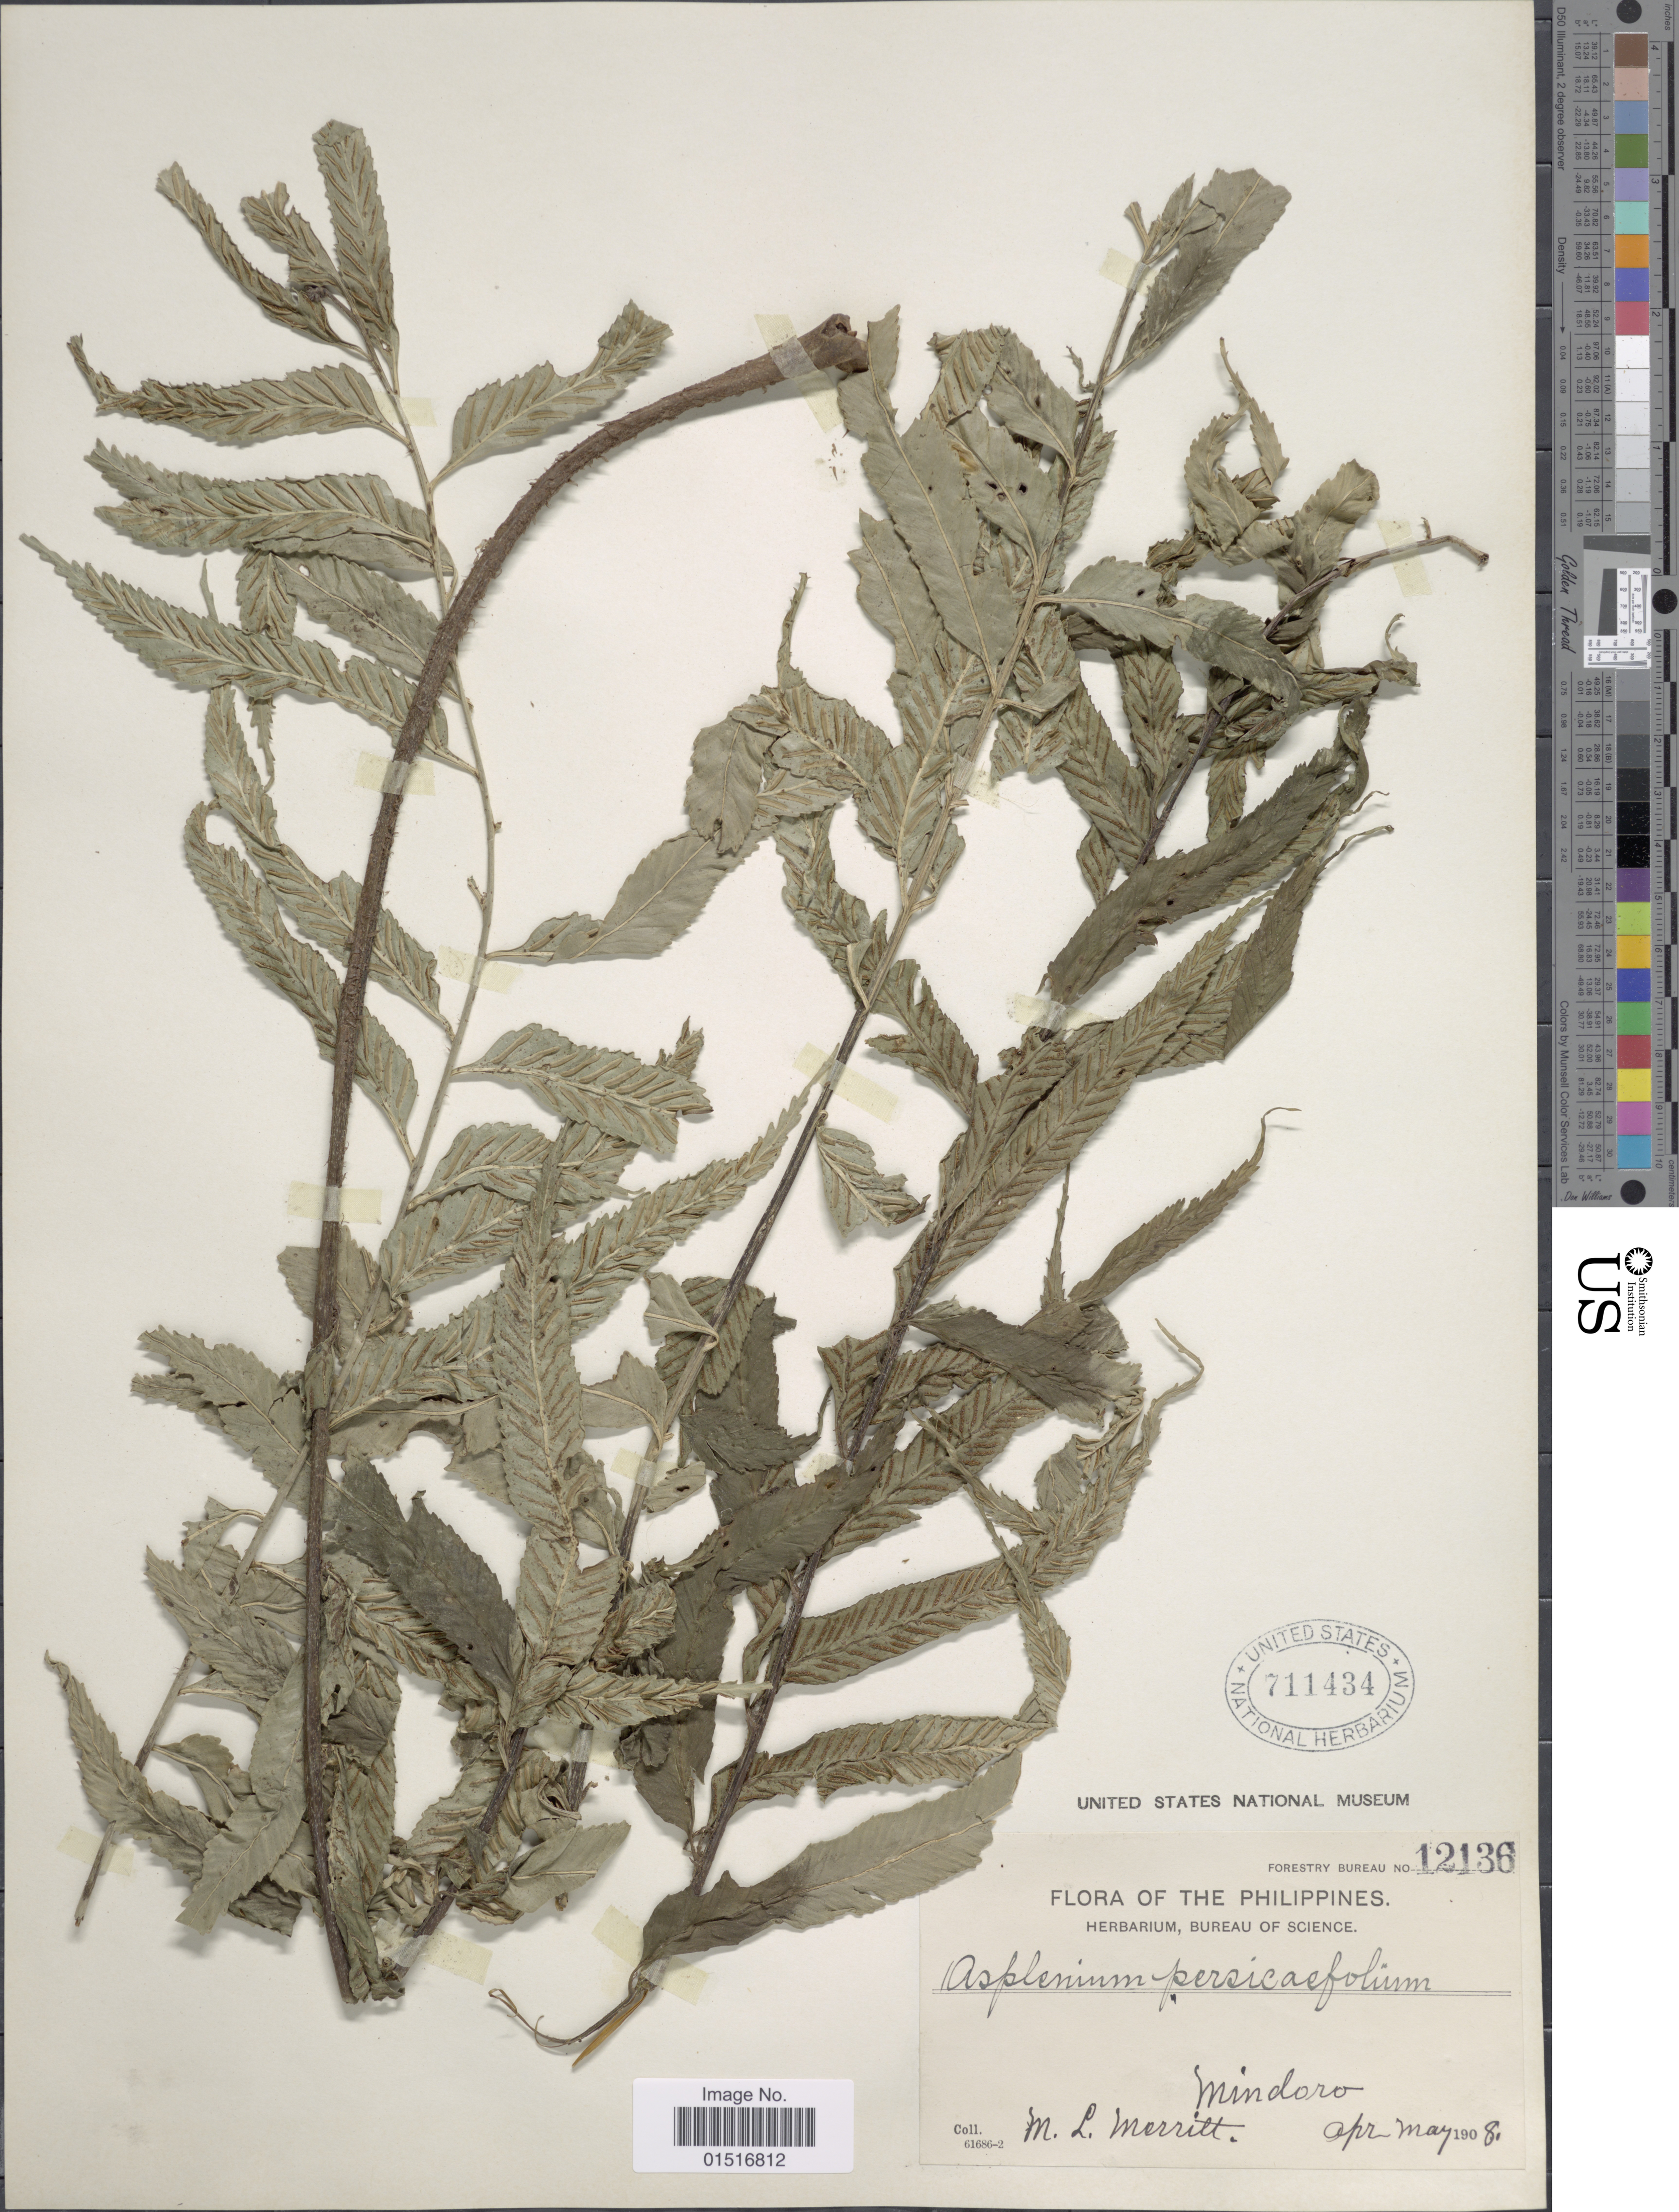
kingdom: Plantae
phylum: Tracheophyta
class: Polypodiopsida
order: Polypodiales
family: Aspleniaceae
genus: Asplenium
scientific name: Asplenium persicifolium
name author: J. Sm. ex Mett.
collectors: M. L. Merritt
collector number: Forestry Bureau 12136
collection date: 1908-04/1908-05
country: Philippines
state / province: Mimaropa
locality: Mindoro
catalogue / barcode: US 711434